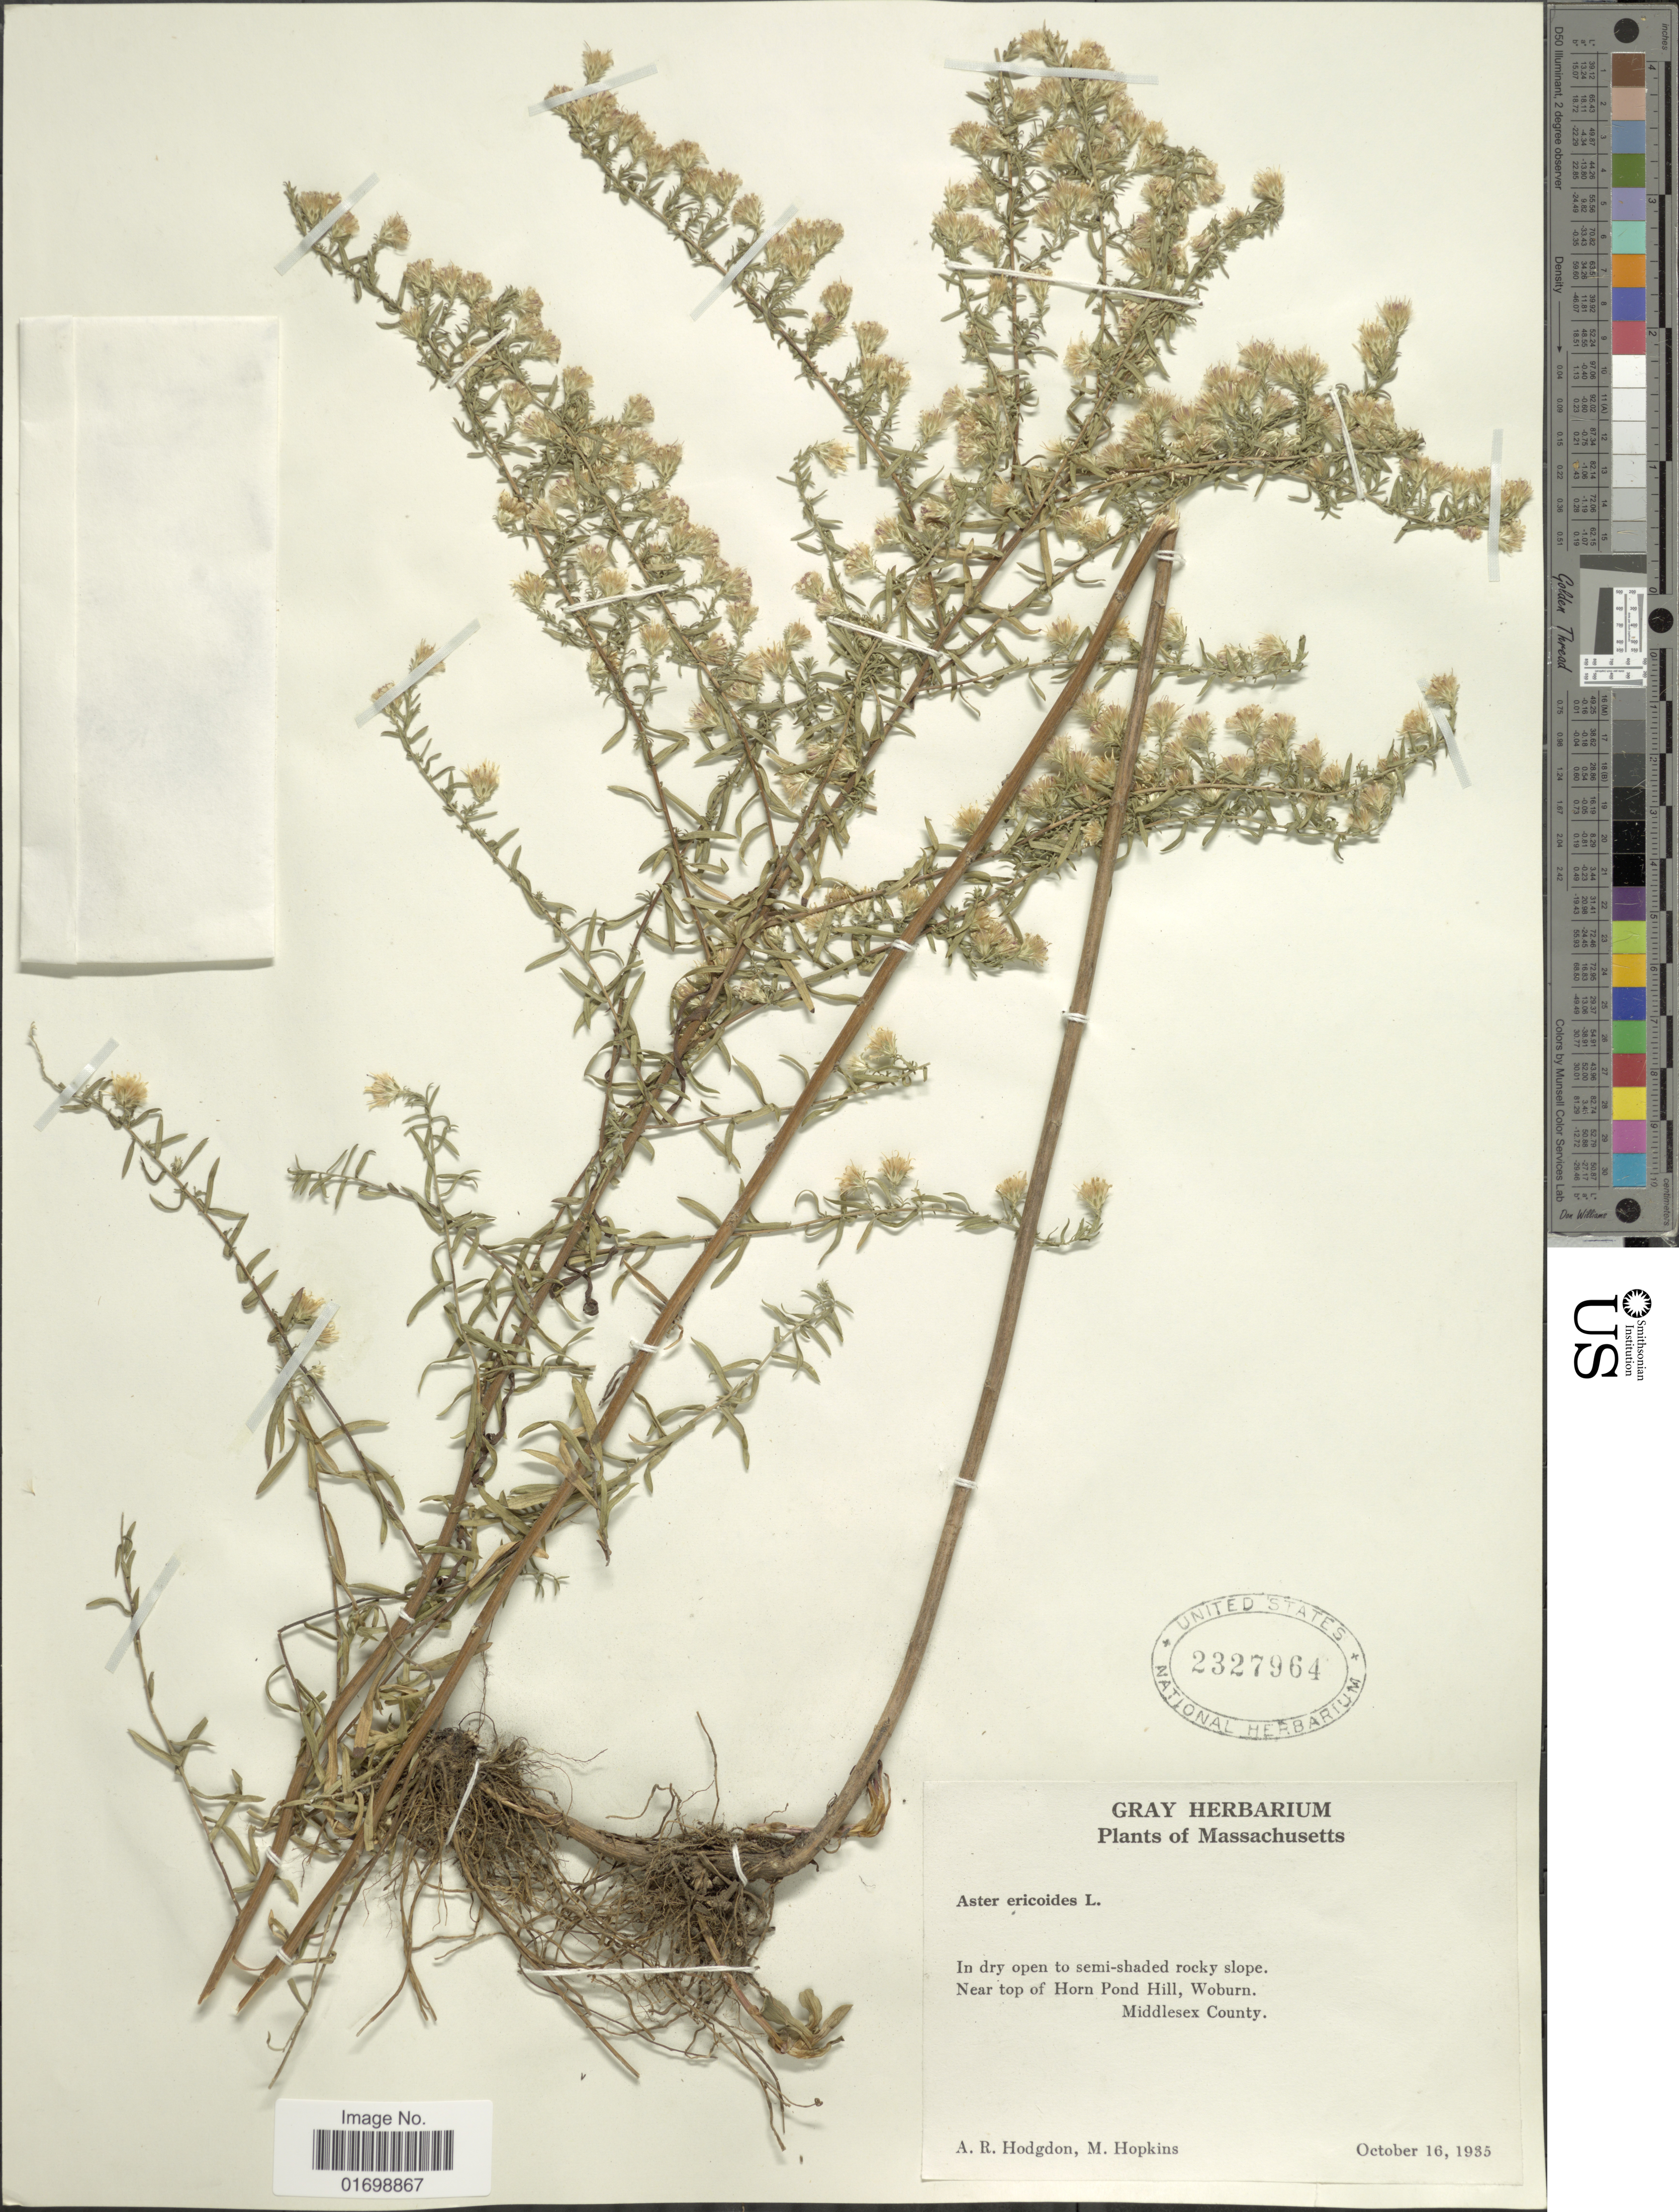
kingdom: Plantae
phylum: Tracheophyta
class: Magnoliopsida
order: Asterales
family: Asteraceae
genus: Symphyotrichum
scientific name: Symphyotrichum ericoides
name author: (L.) G.L. Nesom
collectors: A. R. Hodgdon & M. Hopkins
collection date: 1935-10-16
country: United States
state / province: Massachusetts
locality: In dry open to semi-shaded rocky slope, near top of Horn Pond Hill, Woburn, Middlesex County.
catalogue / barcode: US 2327964